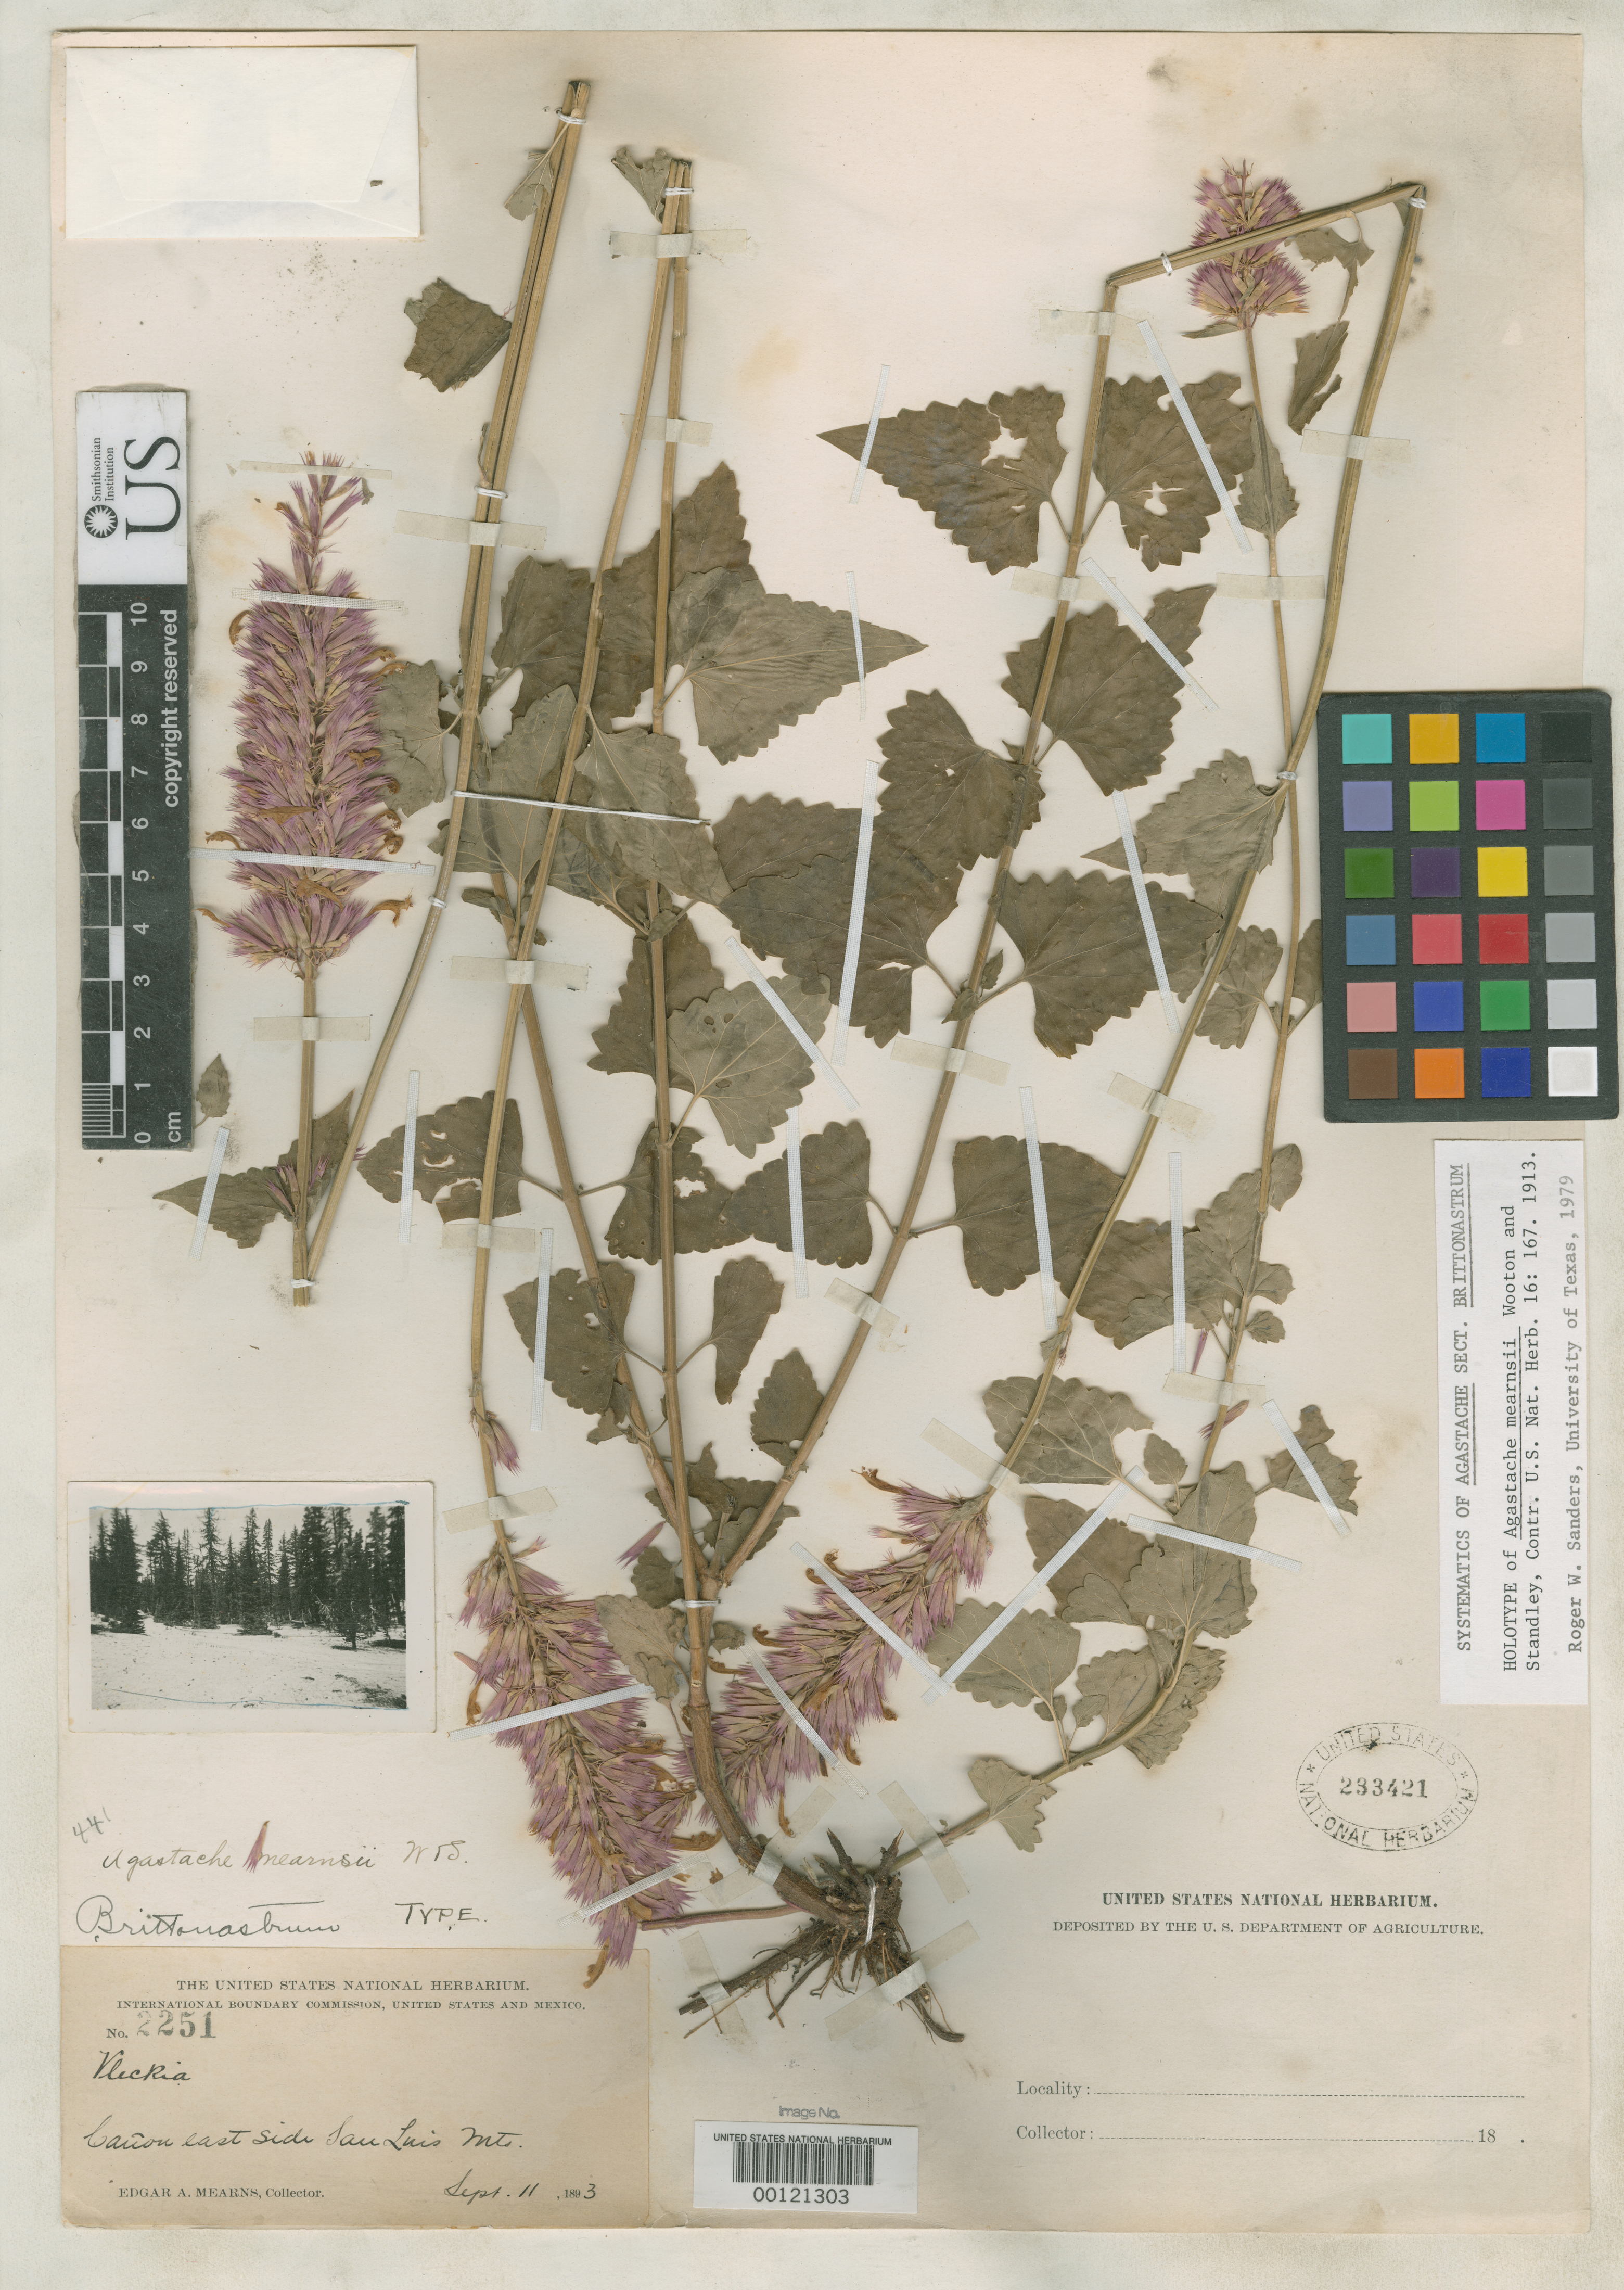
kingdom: Plantae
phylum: Tracheophyta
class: Magnoliopsida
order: Lamiales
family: Lamiaceae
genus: Agastache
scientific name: Agastache mearnsii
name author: Wooton & Standl.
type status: Holotype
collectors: E. A. Mearns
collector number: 2251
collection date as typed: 11 Sep 1893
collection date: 1893-09-11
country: United States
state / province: New Mexico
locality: San Luis Mountains.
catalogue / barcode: US 233421